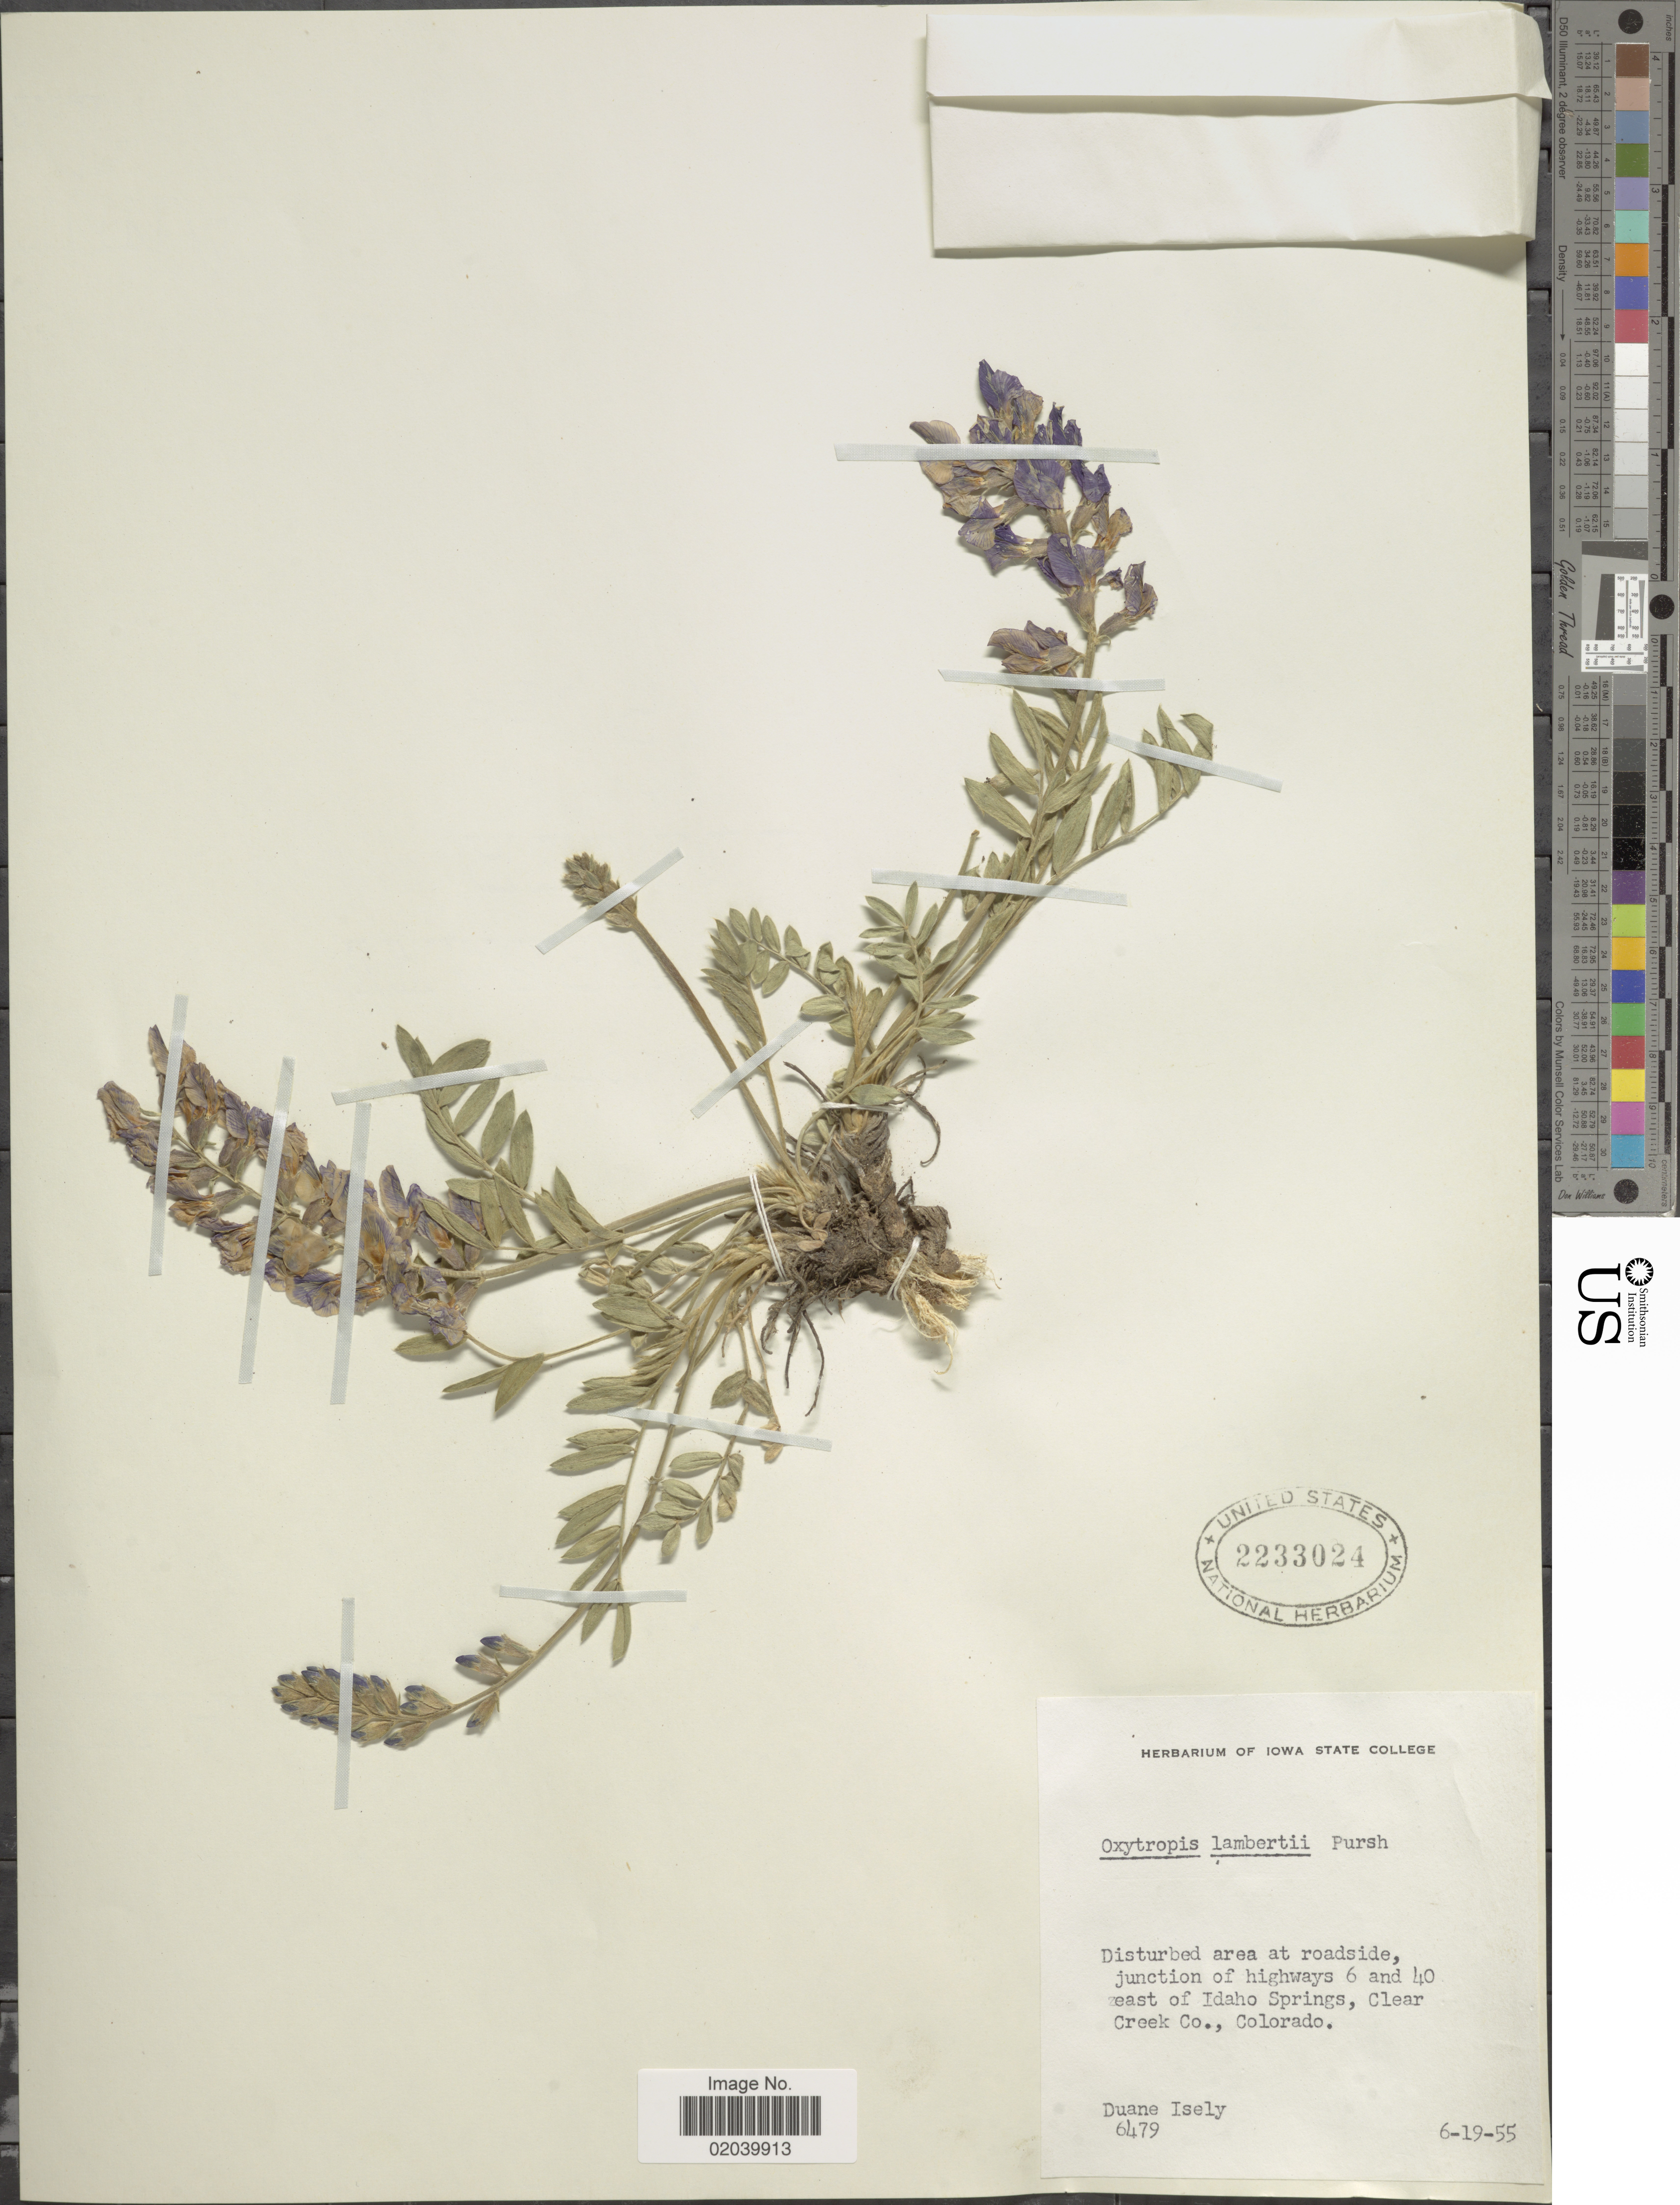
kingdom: Plantae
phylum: Tracheophyta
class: Magnoliopsida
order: Fabales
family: Fabaceae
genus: Oxytropis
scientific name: Oxytropis lambertii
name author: Pursh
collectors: D. Isely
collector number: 6479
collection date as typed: Transcribed d/m/y: 19/6/55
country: United States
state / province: Colorado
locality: Disturbed area at roadside, junction of highways 6 and 40 east of Idaho Springs, Clear Creek Co.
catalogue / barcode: US 2233024